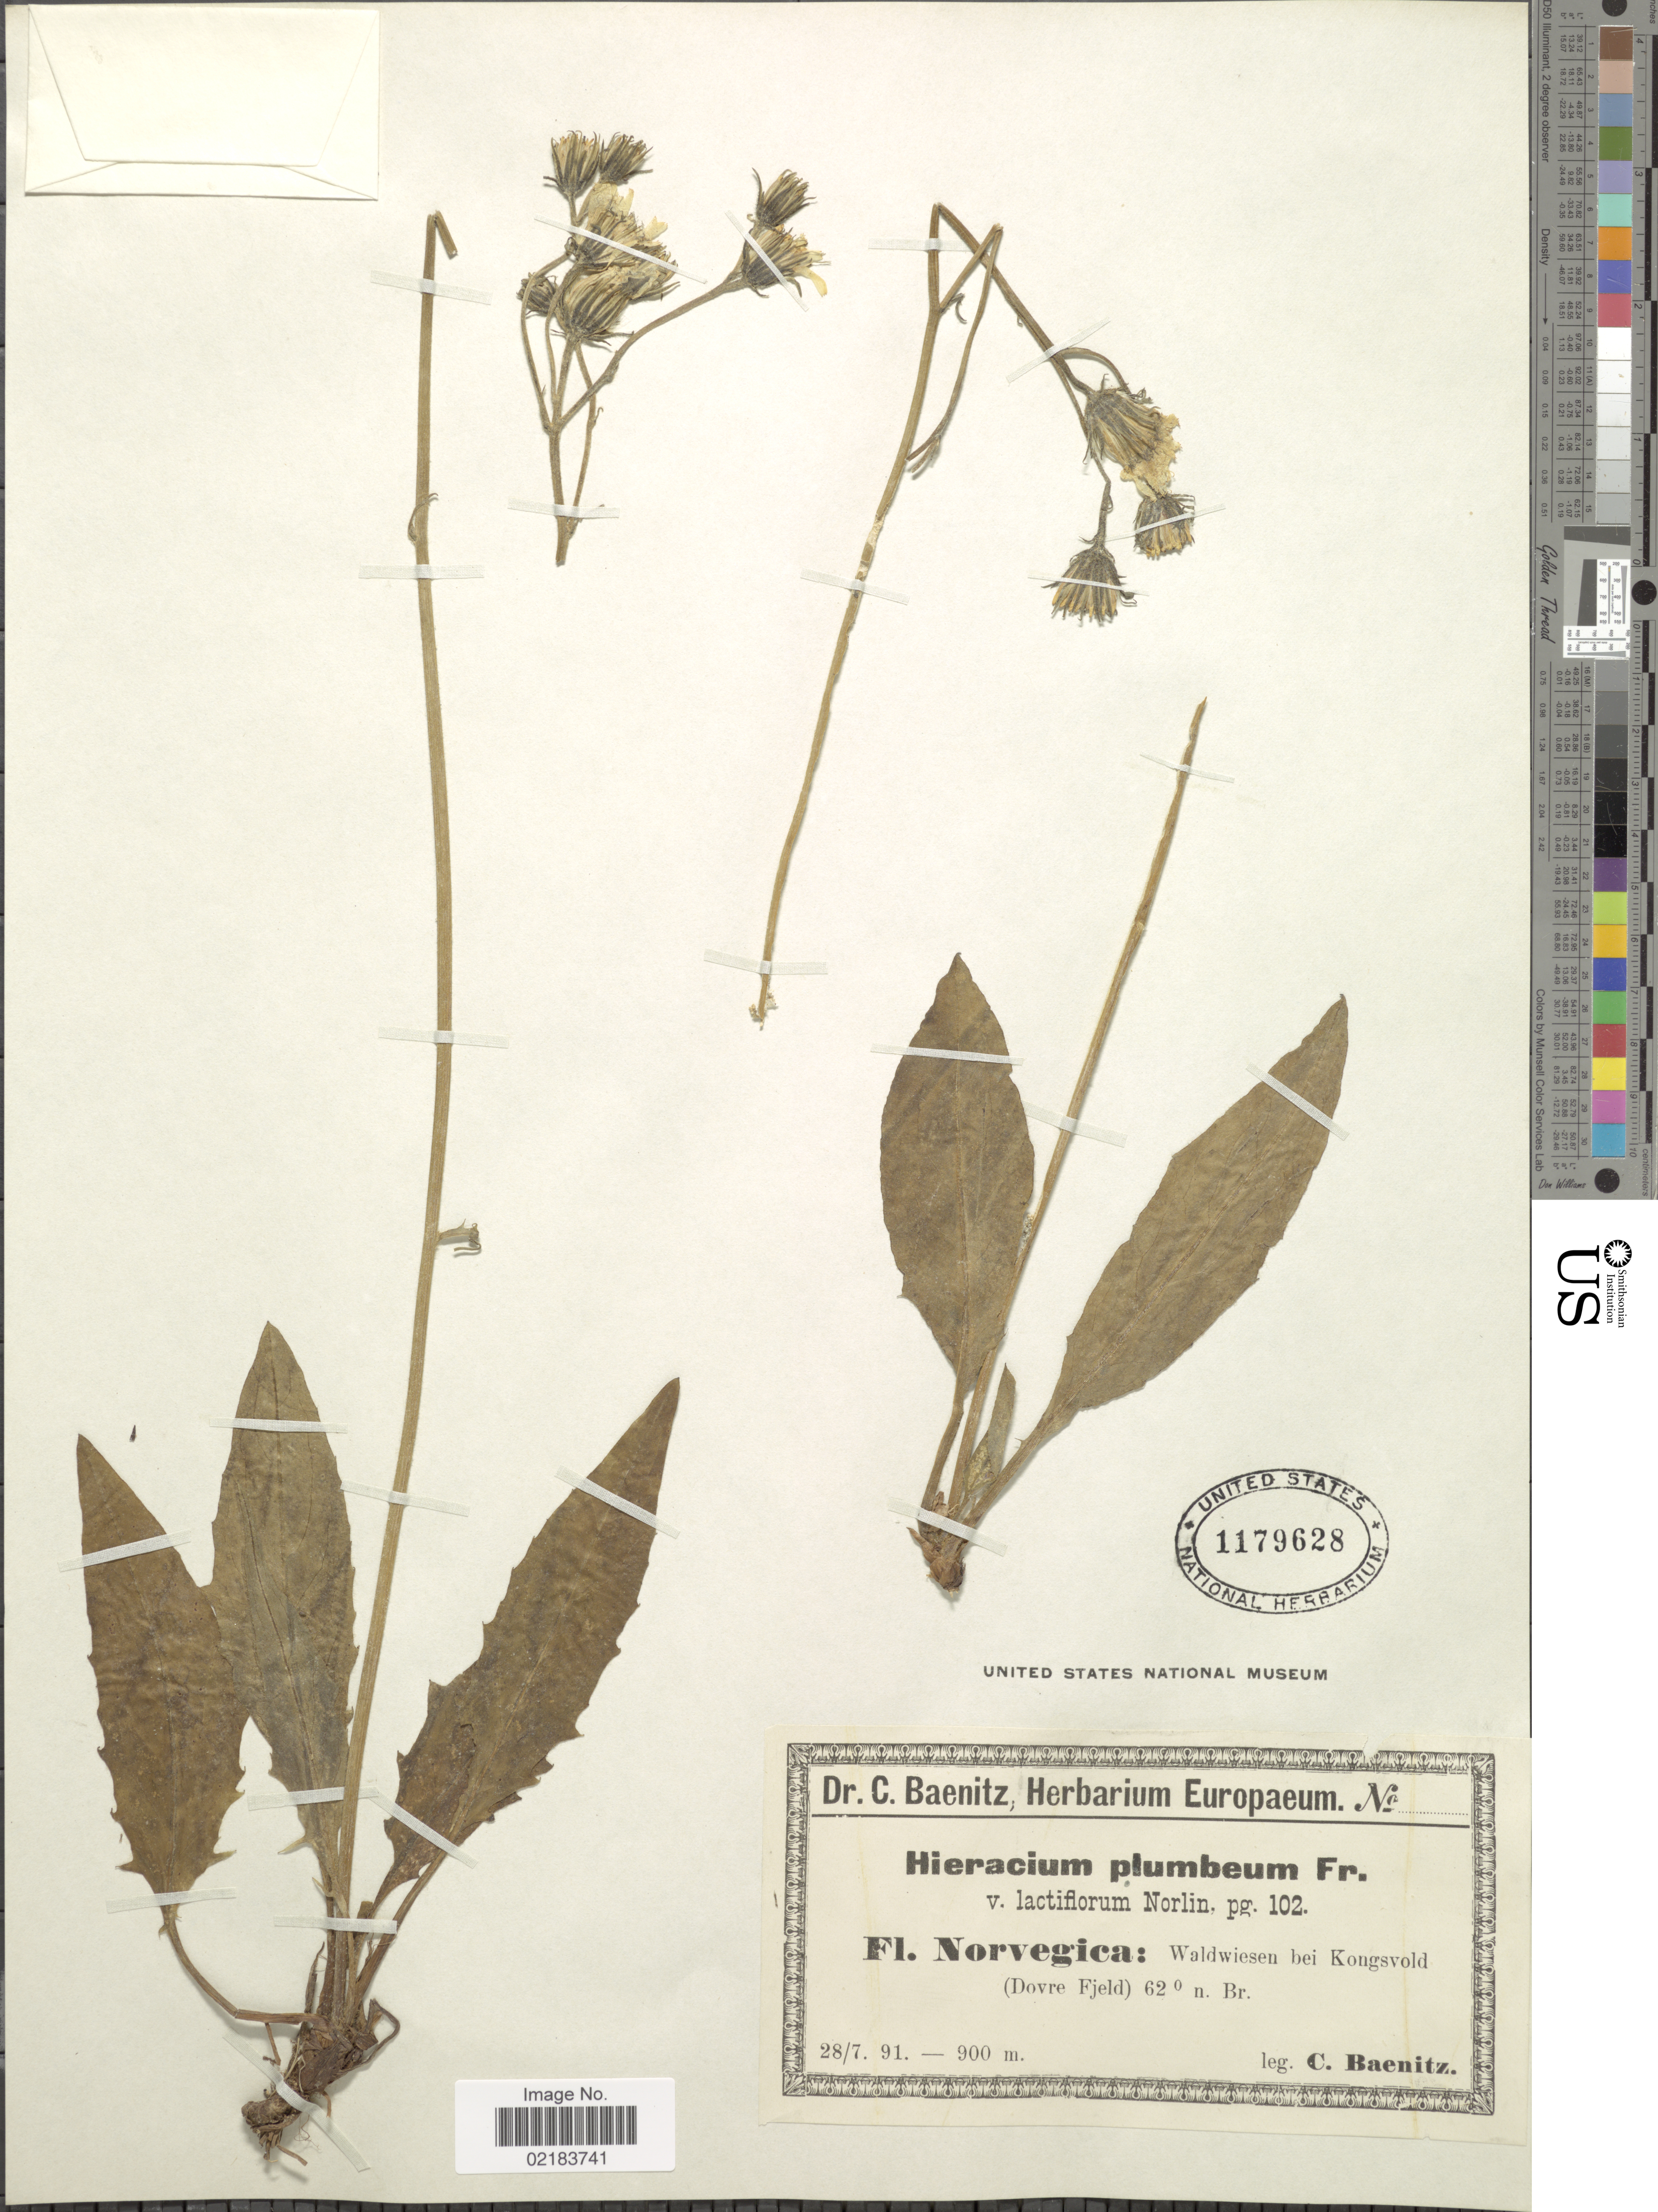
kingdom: Plantae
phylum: Tracheophyta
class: Magnoliopsida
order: Asterales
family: Asteraceae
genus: Hieracium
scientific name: Hieracium plumbeum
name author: Blytt & Fr.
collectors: C. G. Baenitz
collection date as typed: Transcribed d/m/y: 28/7/91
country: Norway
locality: Norvegica: Walwiesen bei Kongsvold (Dovre Fjeld)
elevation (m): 900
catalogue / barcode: US 1179628